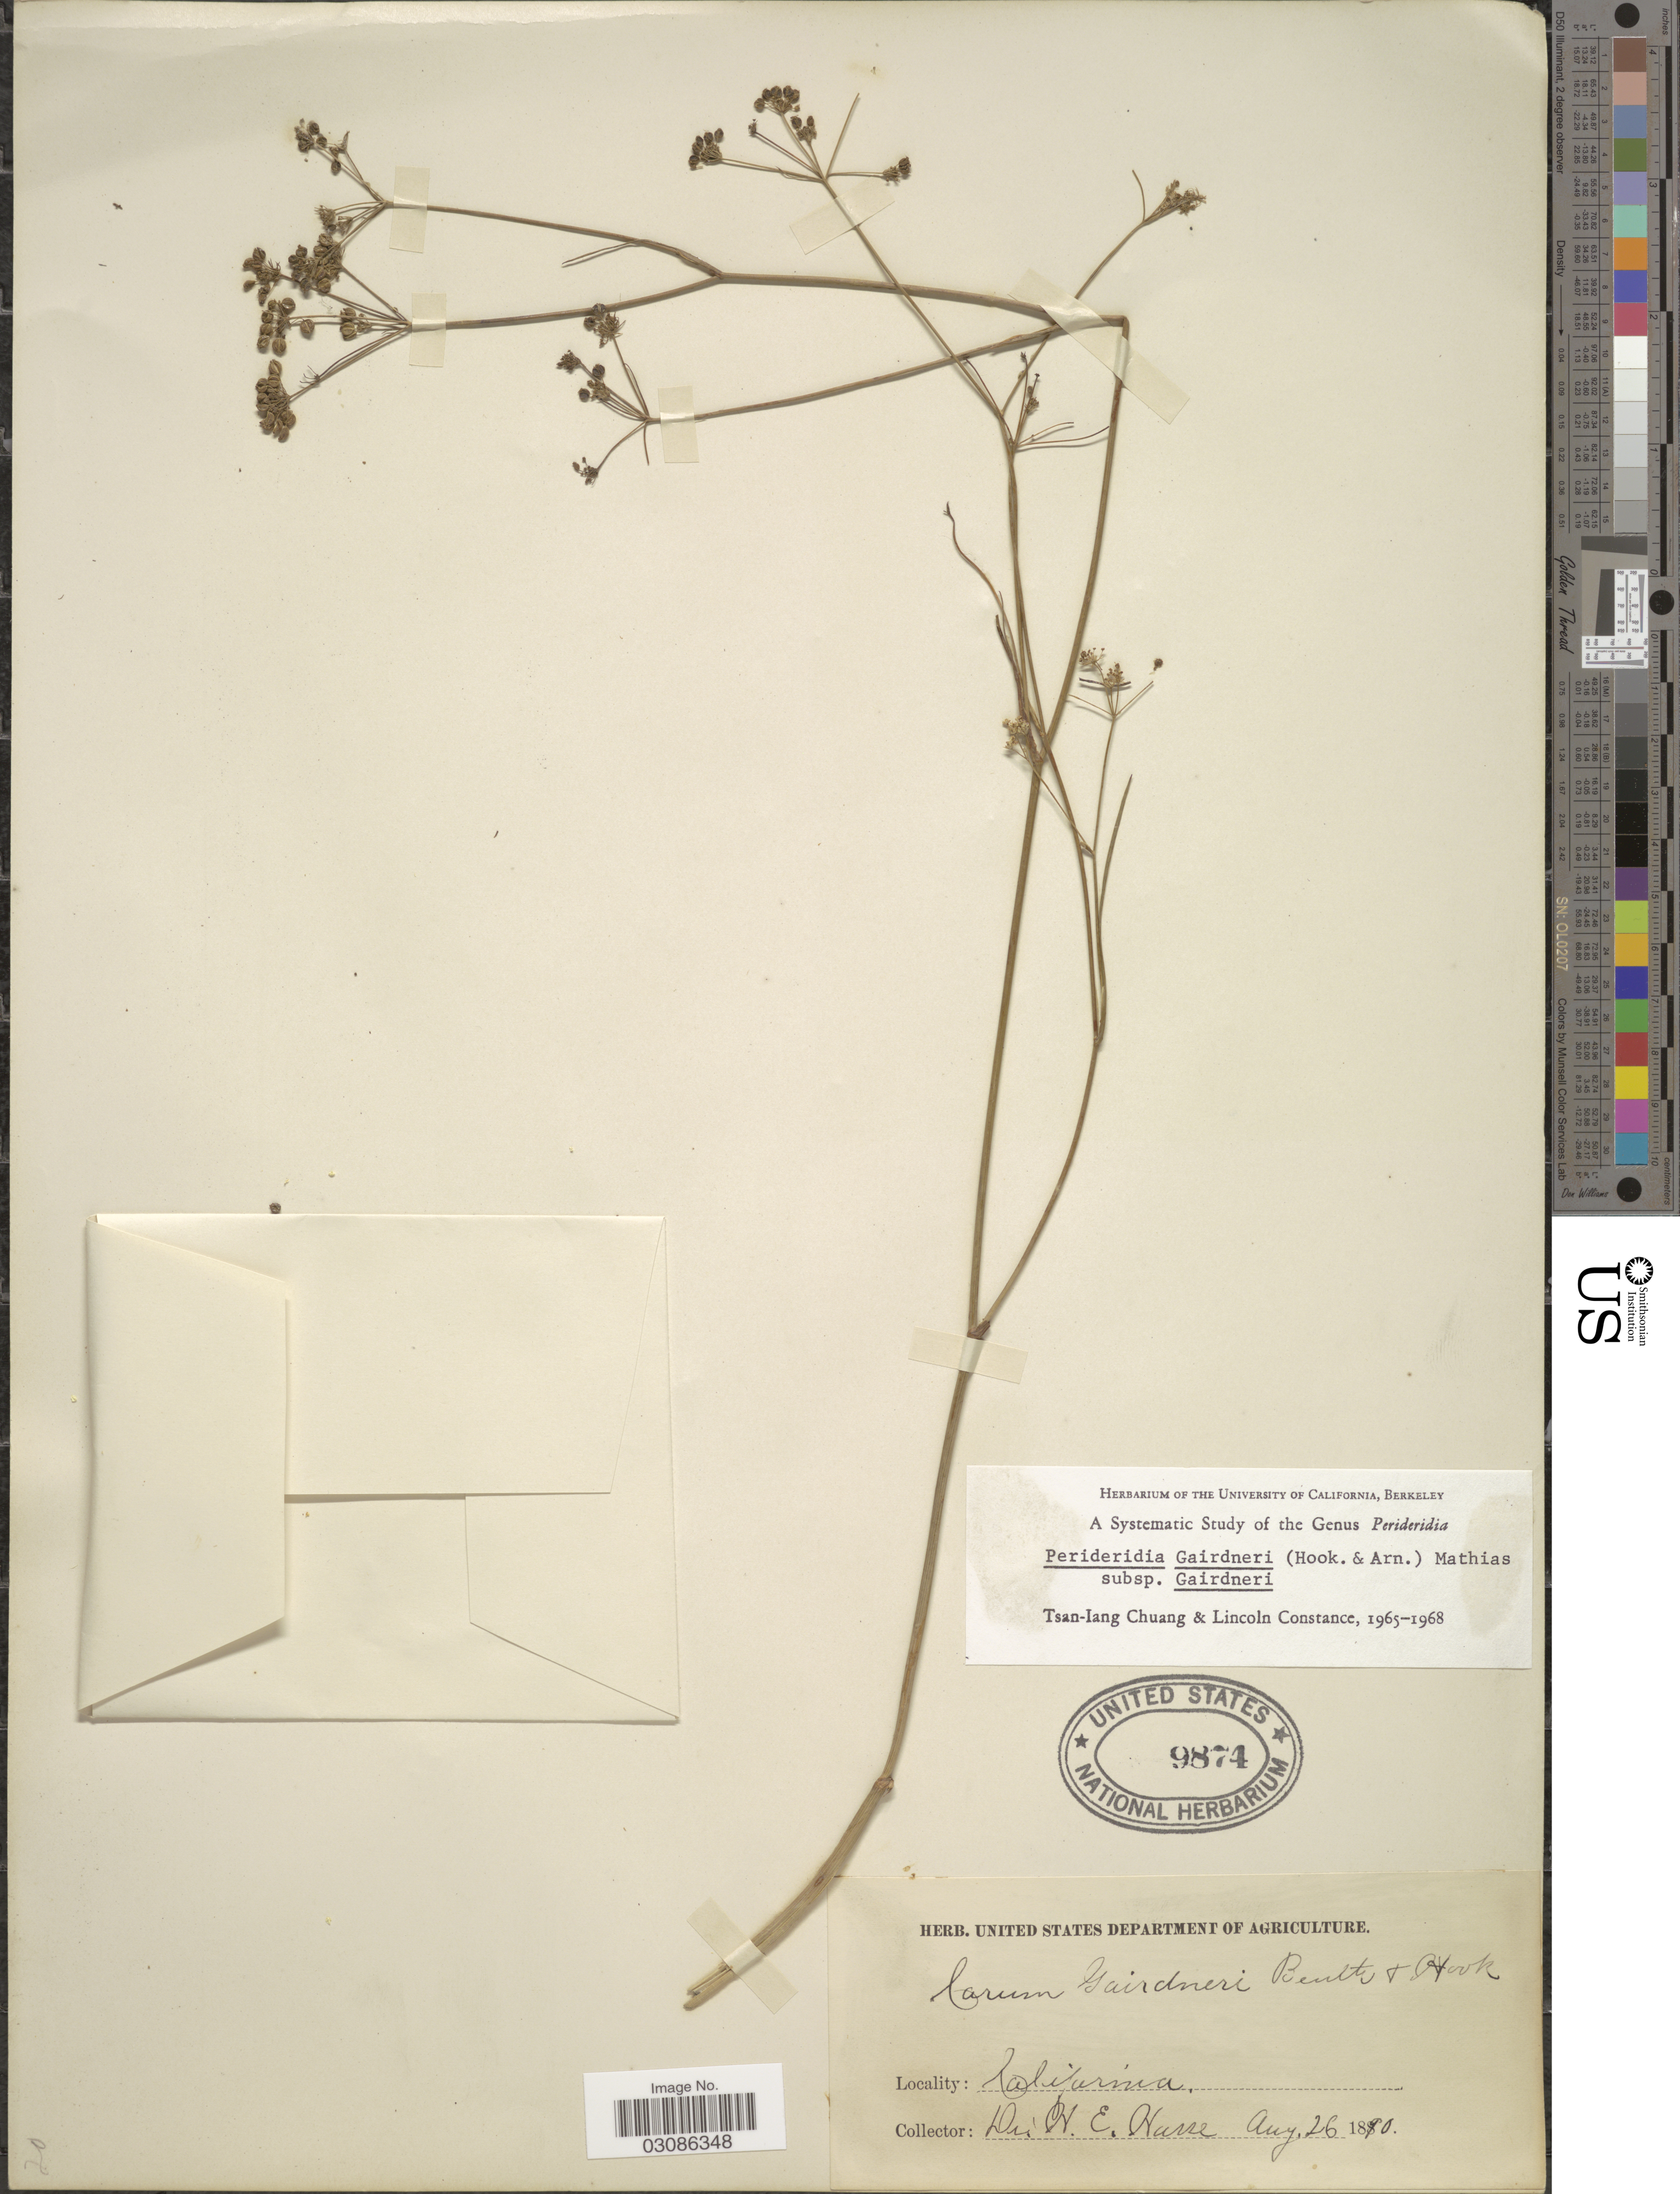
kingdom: Plantae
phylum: Tracheophyta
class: Magnoliopsida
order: Apiales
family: Apiaceae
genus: Perideridia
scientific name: Perideridia gairdneri subsp. gairdneri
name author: (Hook. & Arn.) Mathias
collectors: H. E. Hasse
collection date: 1890-08-26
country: United States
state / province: California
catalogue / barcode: US 9874